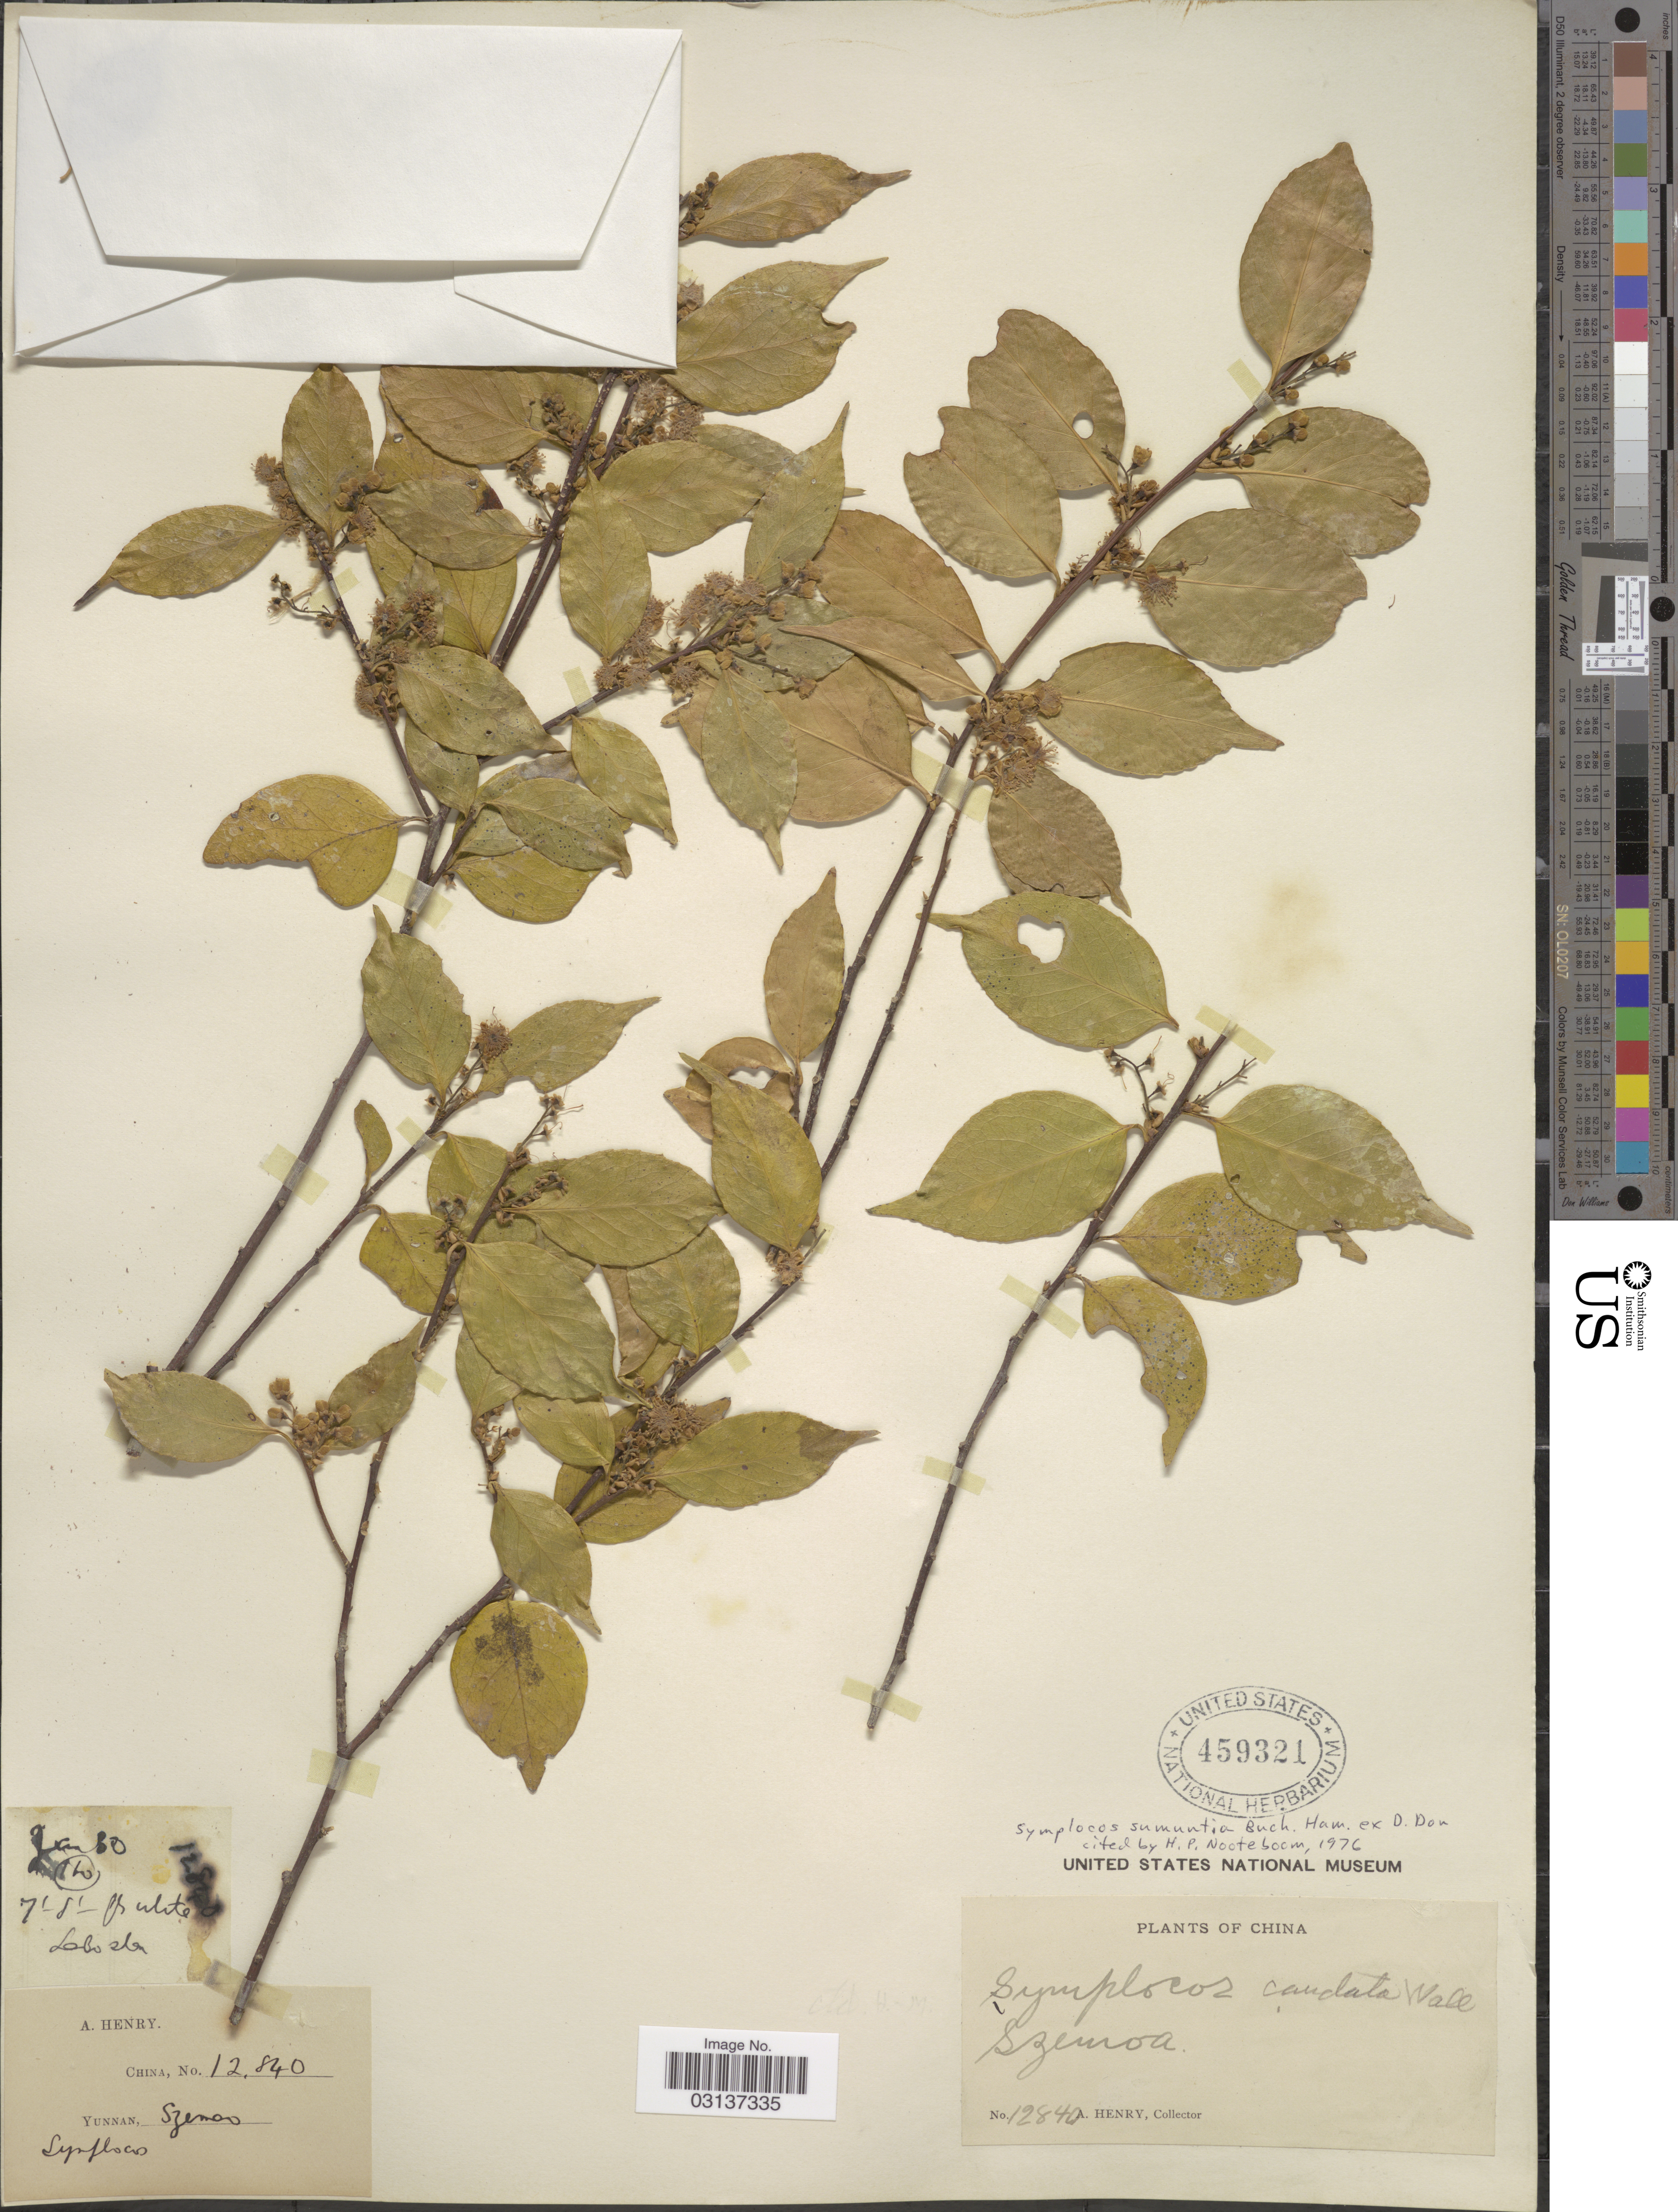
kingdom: Plantae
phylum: Tracheophyta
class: Magnoliopsida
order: Ericales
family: Symplocaceae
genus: Symplocos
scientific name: Symplocos sumuntia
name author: Buch.-Ham. ex D. Don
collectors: A. Henry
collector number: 12840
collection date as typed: Transcribed d/m/y: /1/30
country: China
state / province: Yunnan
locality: Szemoa.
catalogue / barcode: US 459321